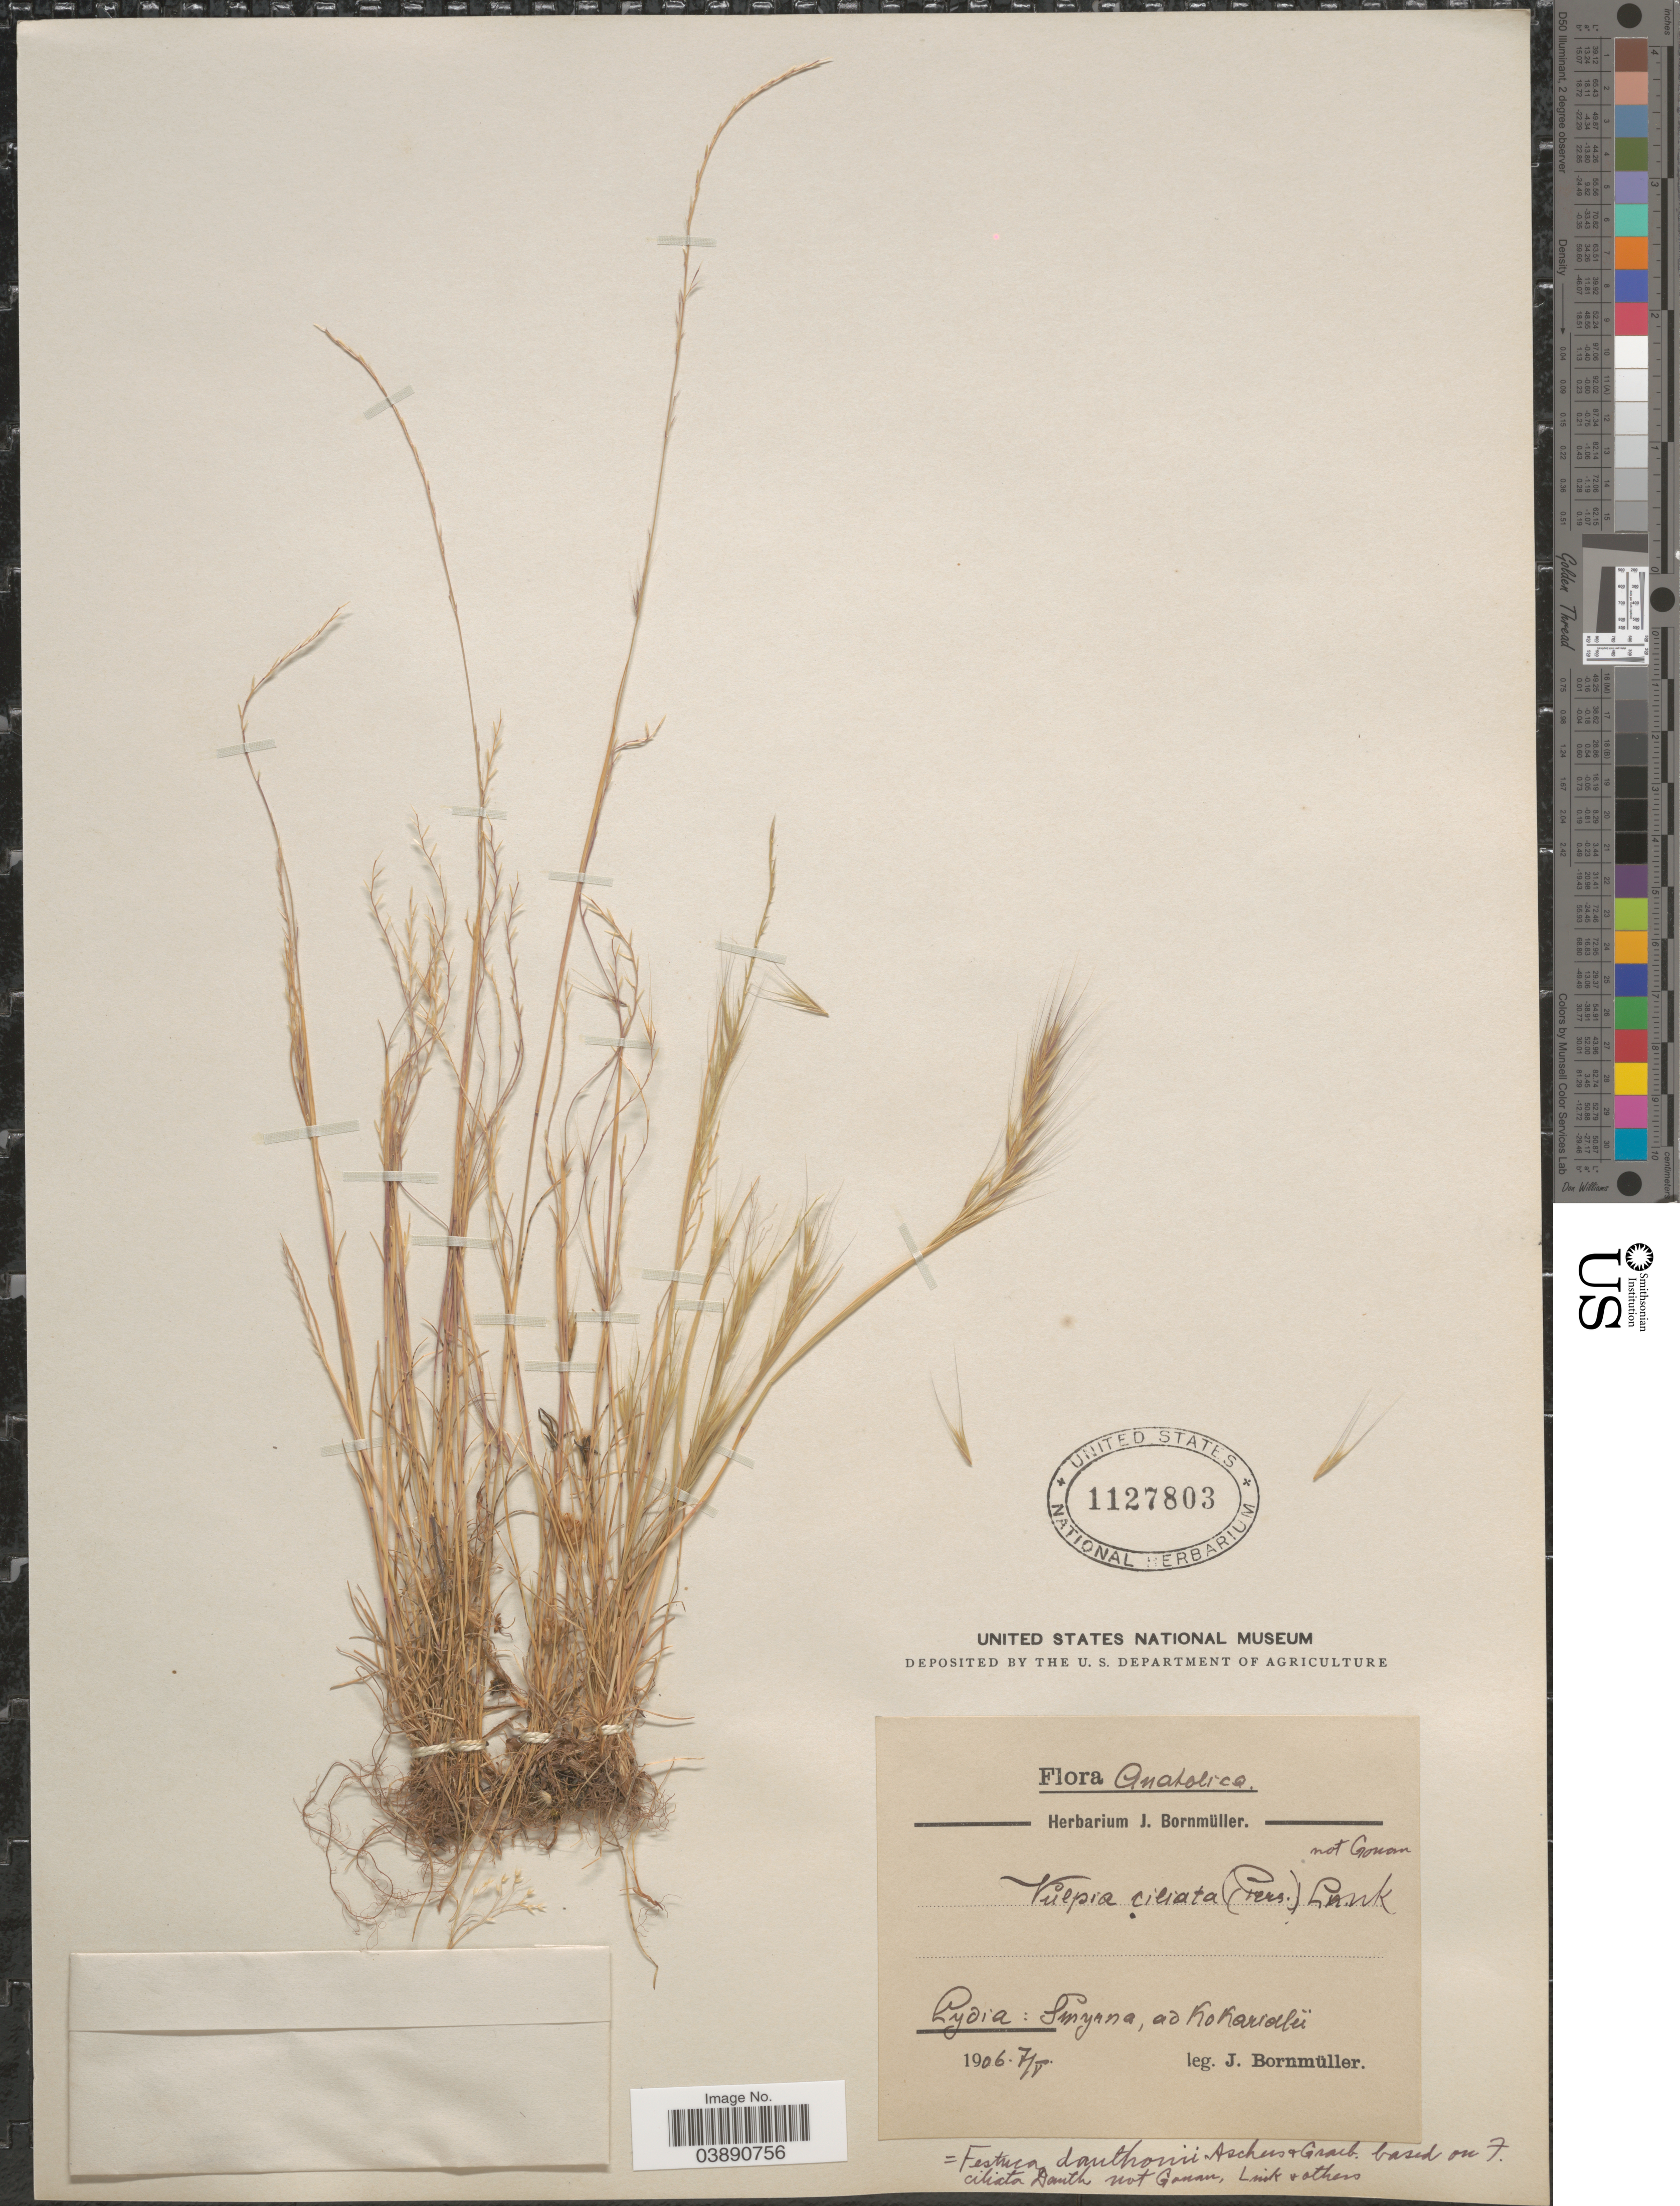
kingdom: Plantae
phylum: Tracheophyta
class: Liliopsida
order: Poales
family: Poaceae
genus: Festuca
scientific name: Festuca ambigua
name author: Le Gall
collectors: J. Bornmüller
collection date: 1906-05-07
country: Turkey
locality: Anatolica. Lydia: Smyrna, ad Kokaridlü. [interpreted]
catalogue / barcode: US 1127803